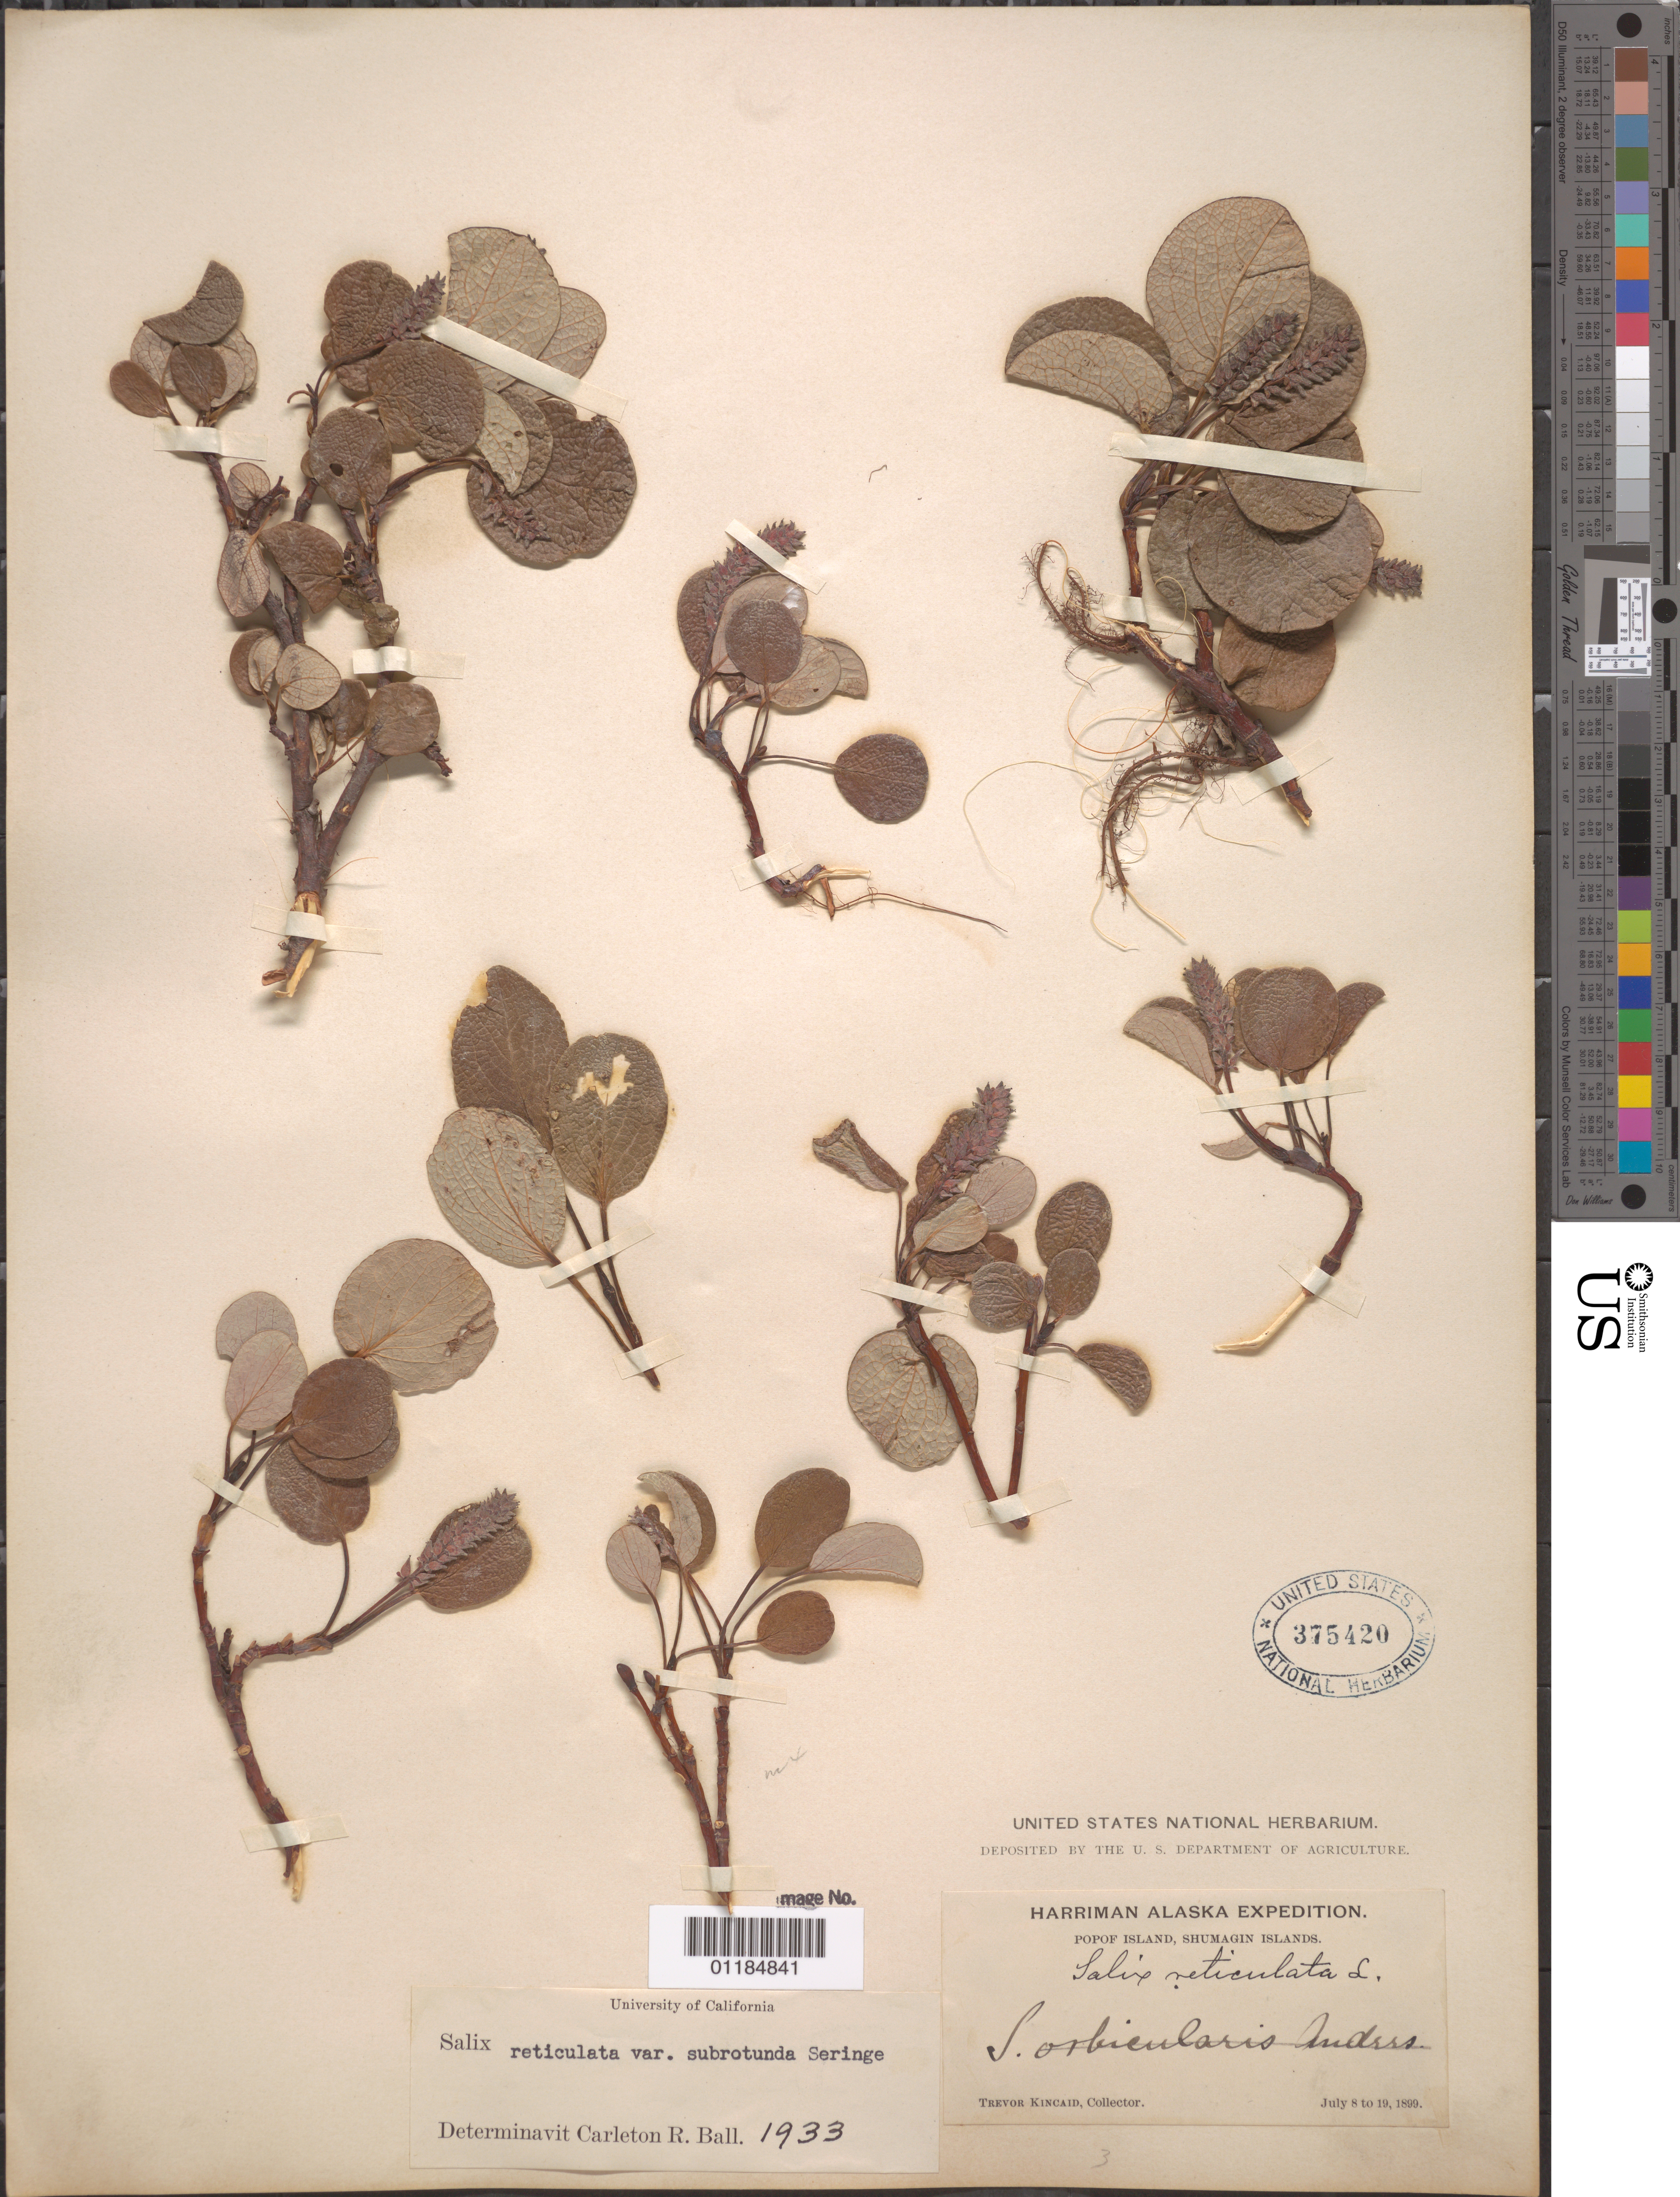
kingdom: Plantae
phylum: Tracheophyta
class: Magnoliopsida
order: Malpighiales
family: Salicaceae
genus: Salix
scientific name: Salix reticulata var. subrotunda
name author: Ser.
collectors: T. C. Kincaid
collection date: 1899-07-08/1899-07-19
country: United States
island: Popof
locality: Popof Island, Shumagin Islands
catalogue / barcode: US 375420